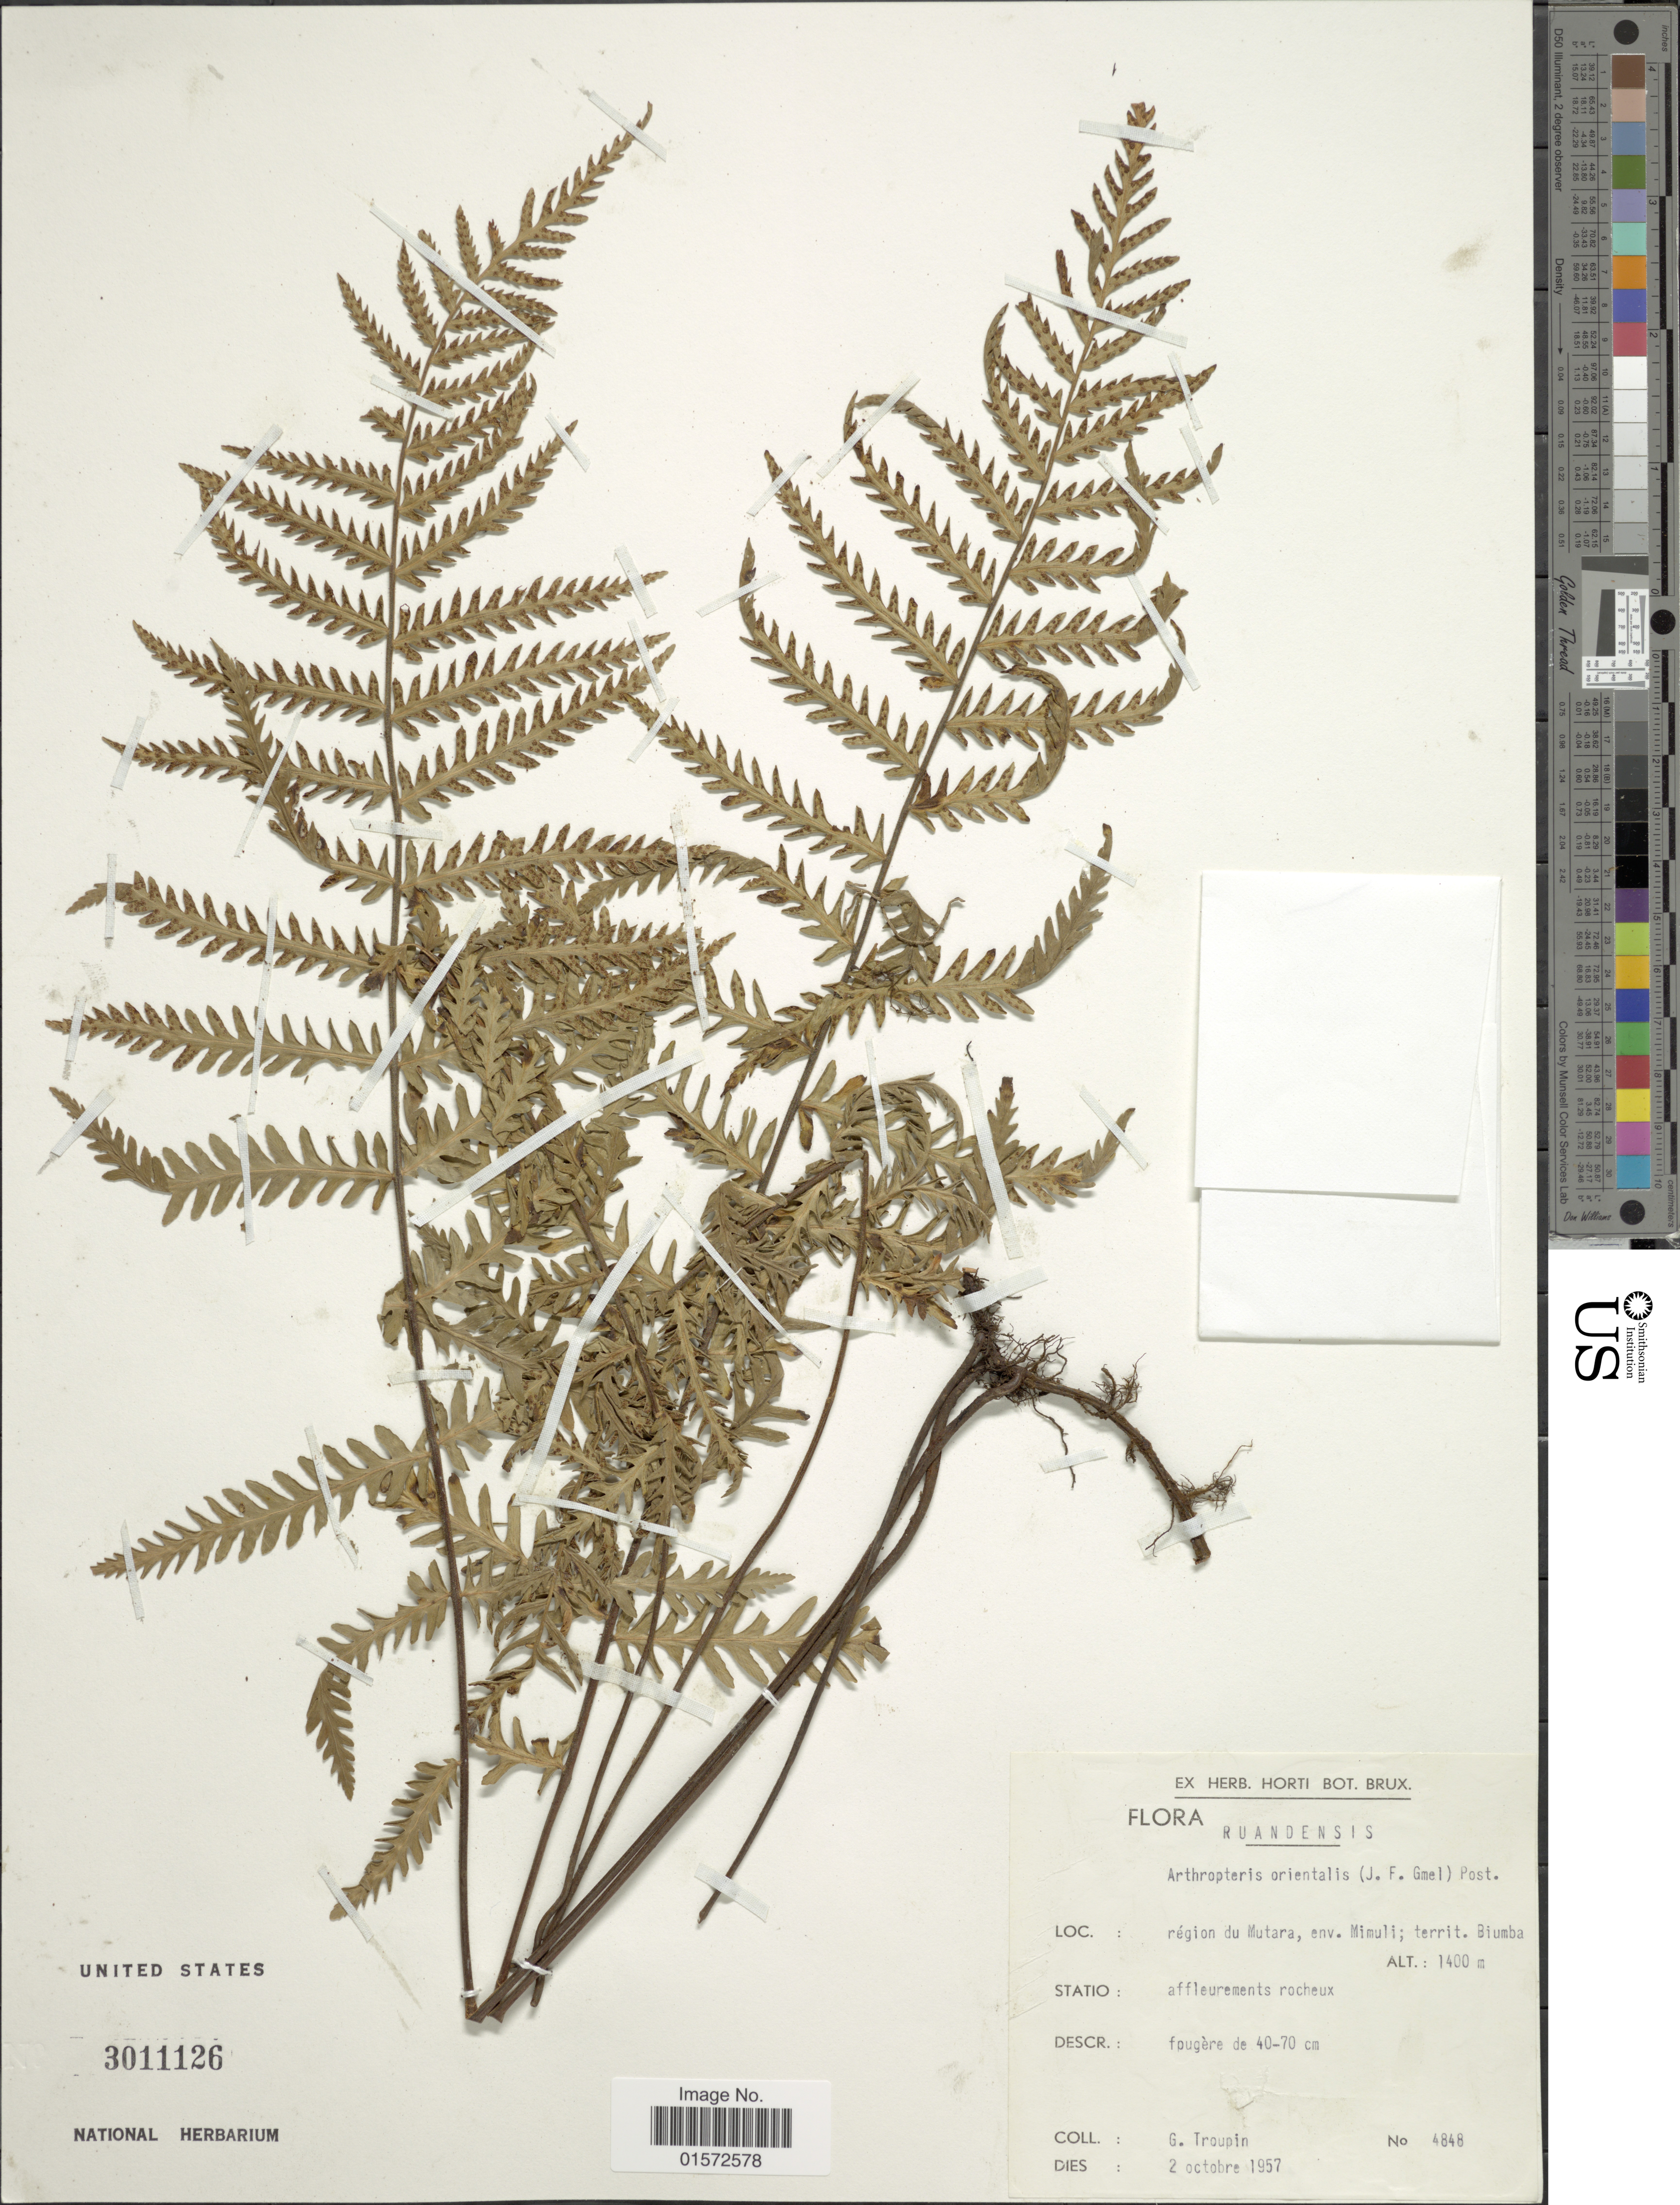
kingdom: Plantae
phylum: Tracheophyta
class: Polypodiopsida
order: Polypodiales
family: Tectariaceae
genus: Arthropteris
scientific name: Arthropteris orientalis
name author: (J.F. Gmel.) Posth.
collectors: G. Troupin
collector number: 4848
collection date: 1957-10-02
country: Rwanda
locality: Region du Mutara, env. Mimuli, Territ. Biumba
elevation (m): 1400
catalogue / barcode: US 3011126